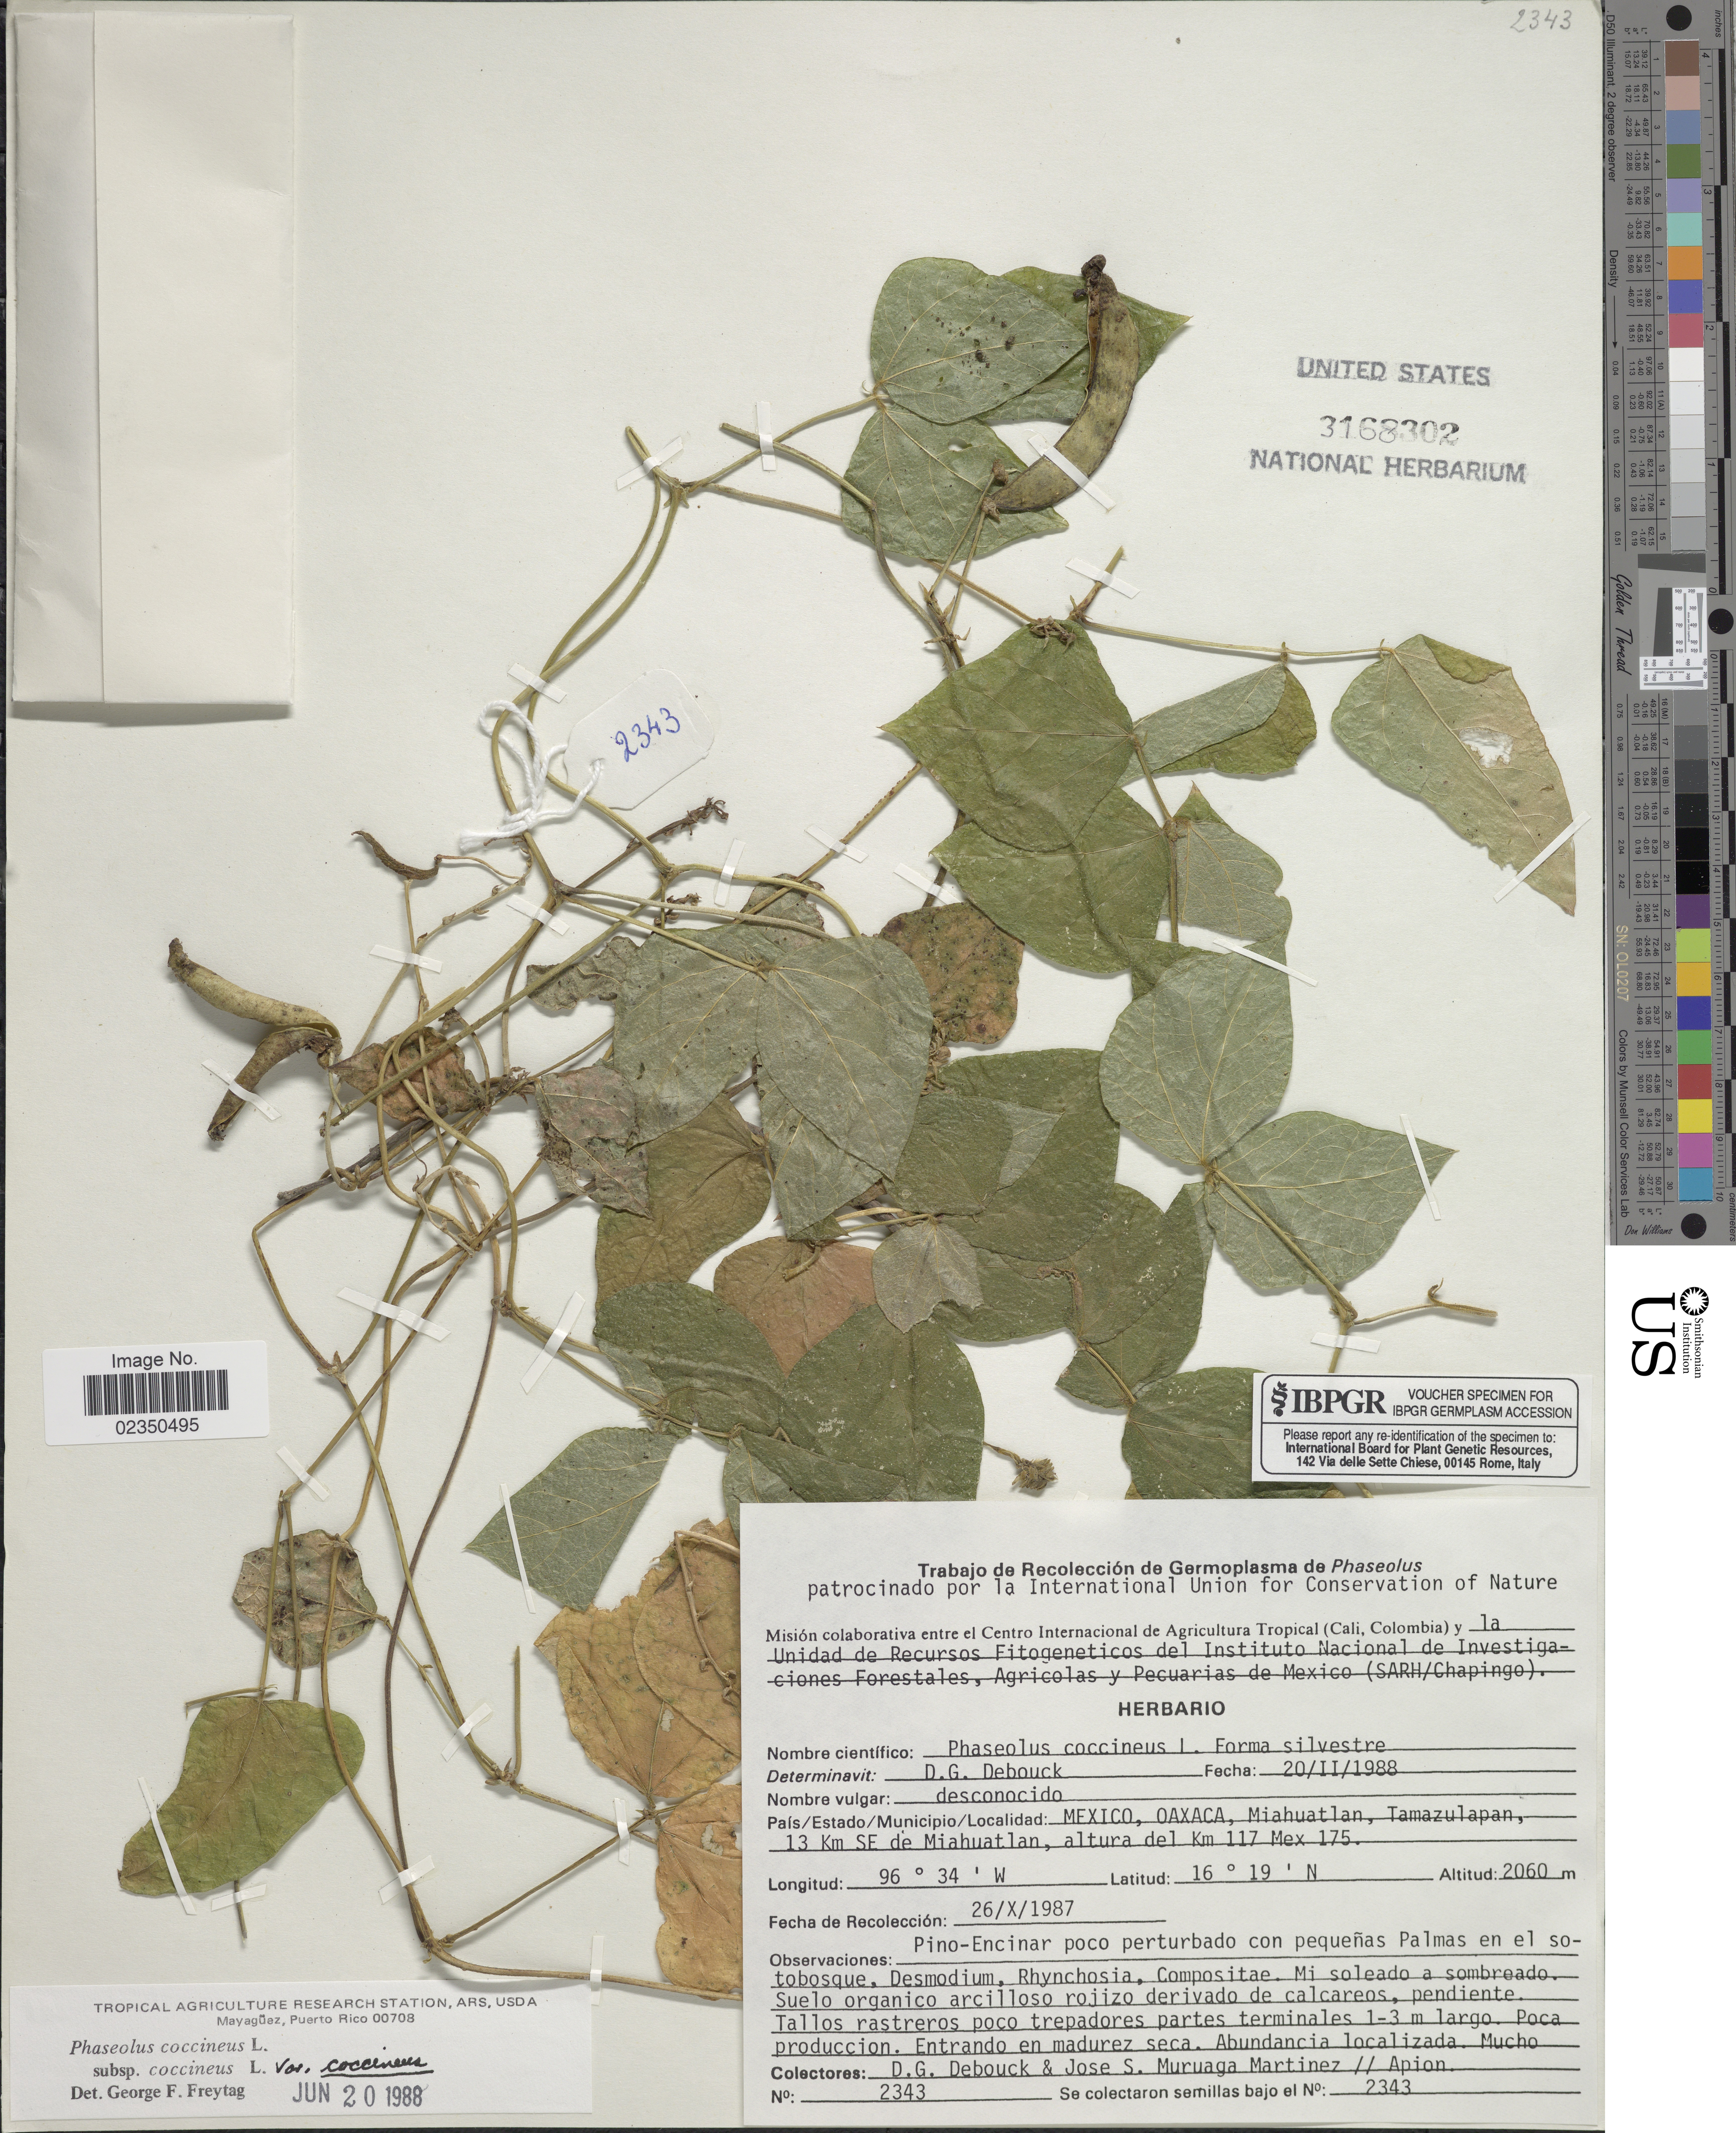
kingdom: Plantae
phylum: Tracheophyta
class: Magnoliopsida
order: Fabales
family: Fabaceae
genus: Phaseolus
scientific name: Phaseolus coccineus subsp. coccineus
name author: L.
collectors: D. Debouck & J. Muruaga Martinez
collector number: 2343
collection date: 1987-10-26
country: Mexico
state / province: Oaxaca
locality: Miahuatlan, Tamazulapan, 13 km SE de Miahuatlan, altura del Km 117 Mex 175.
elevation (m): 2060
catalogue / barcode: US 3168302